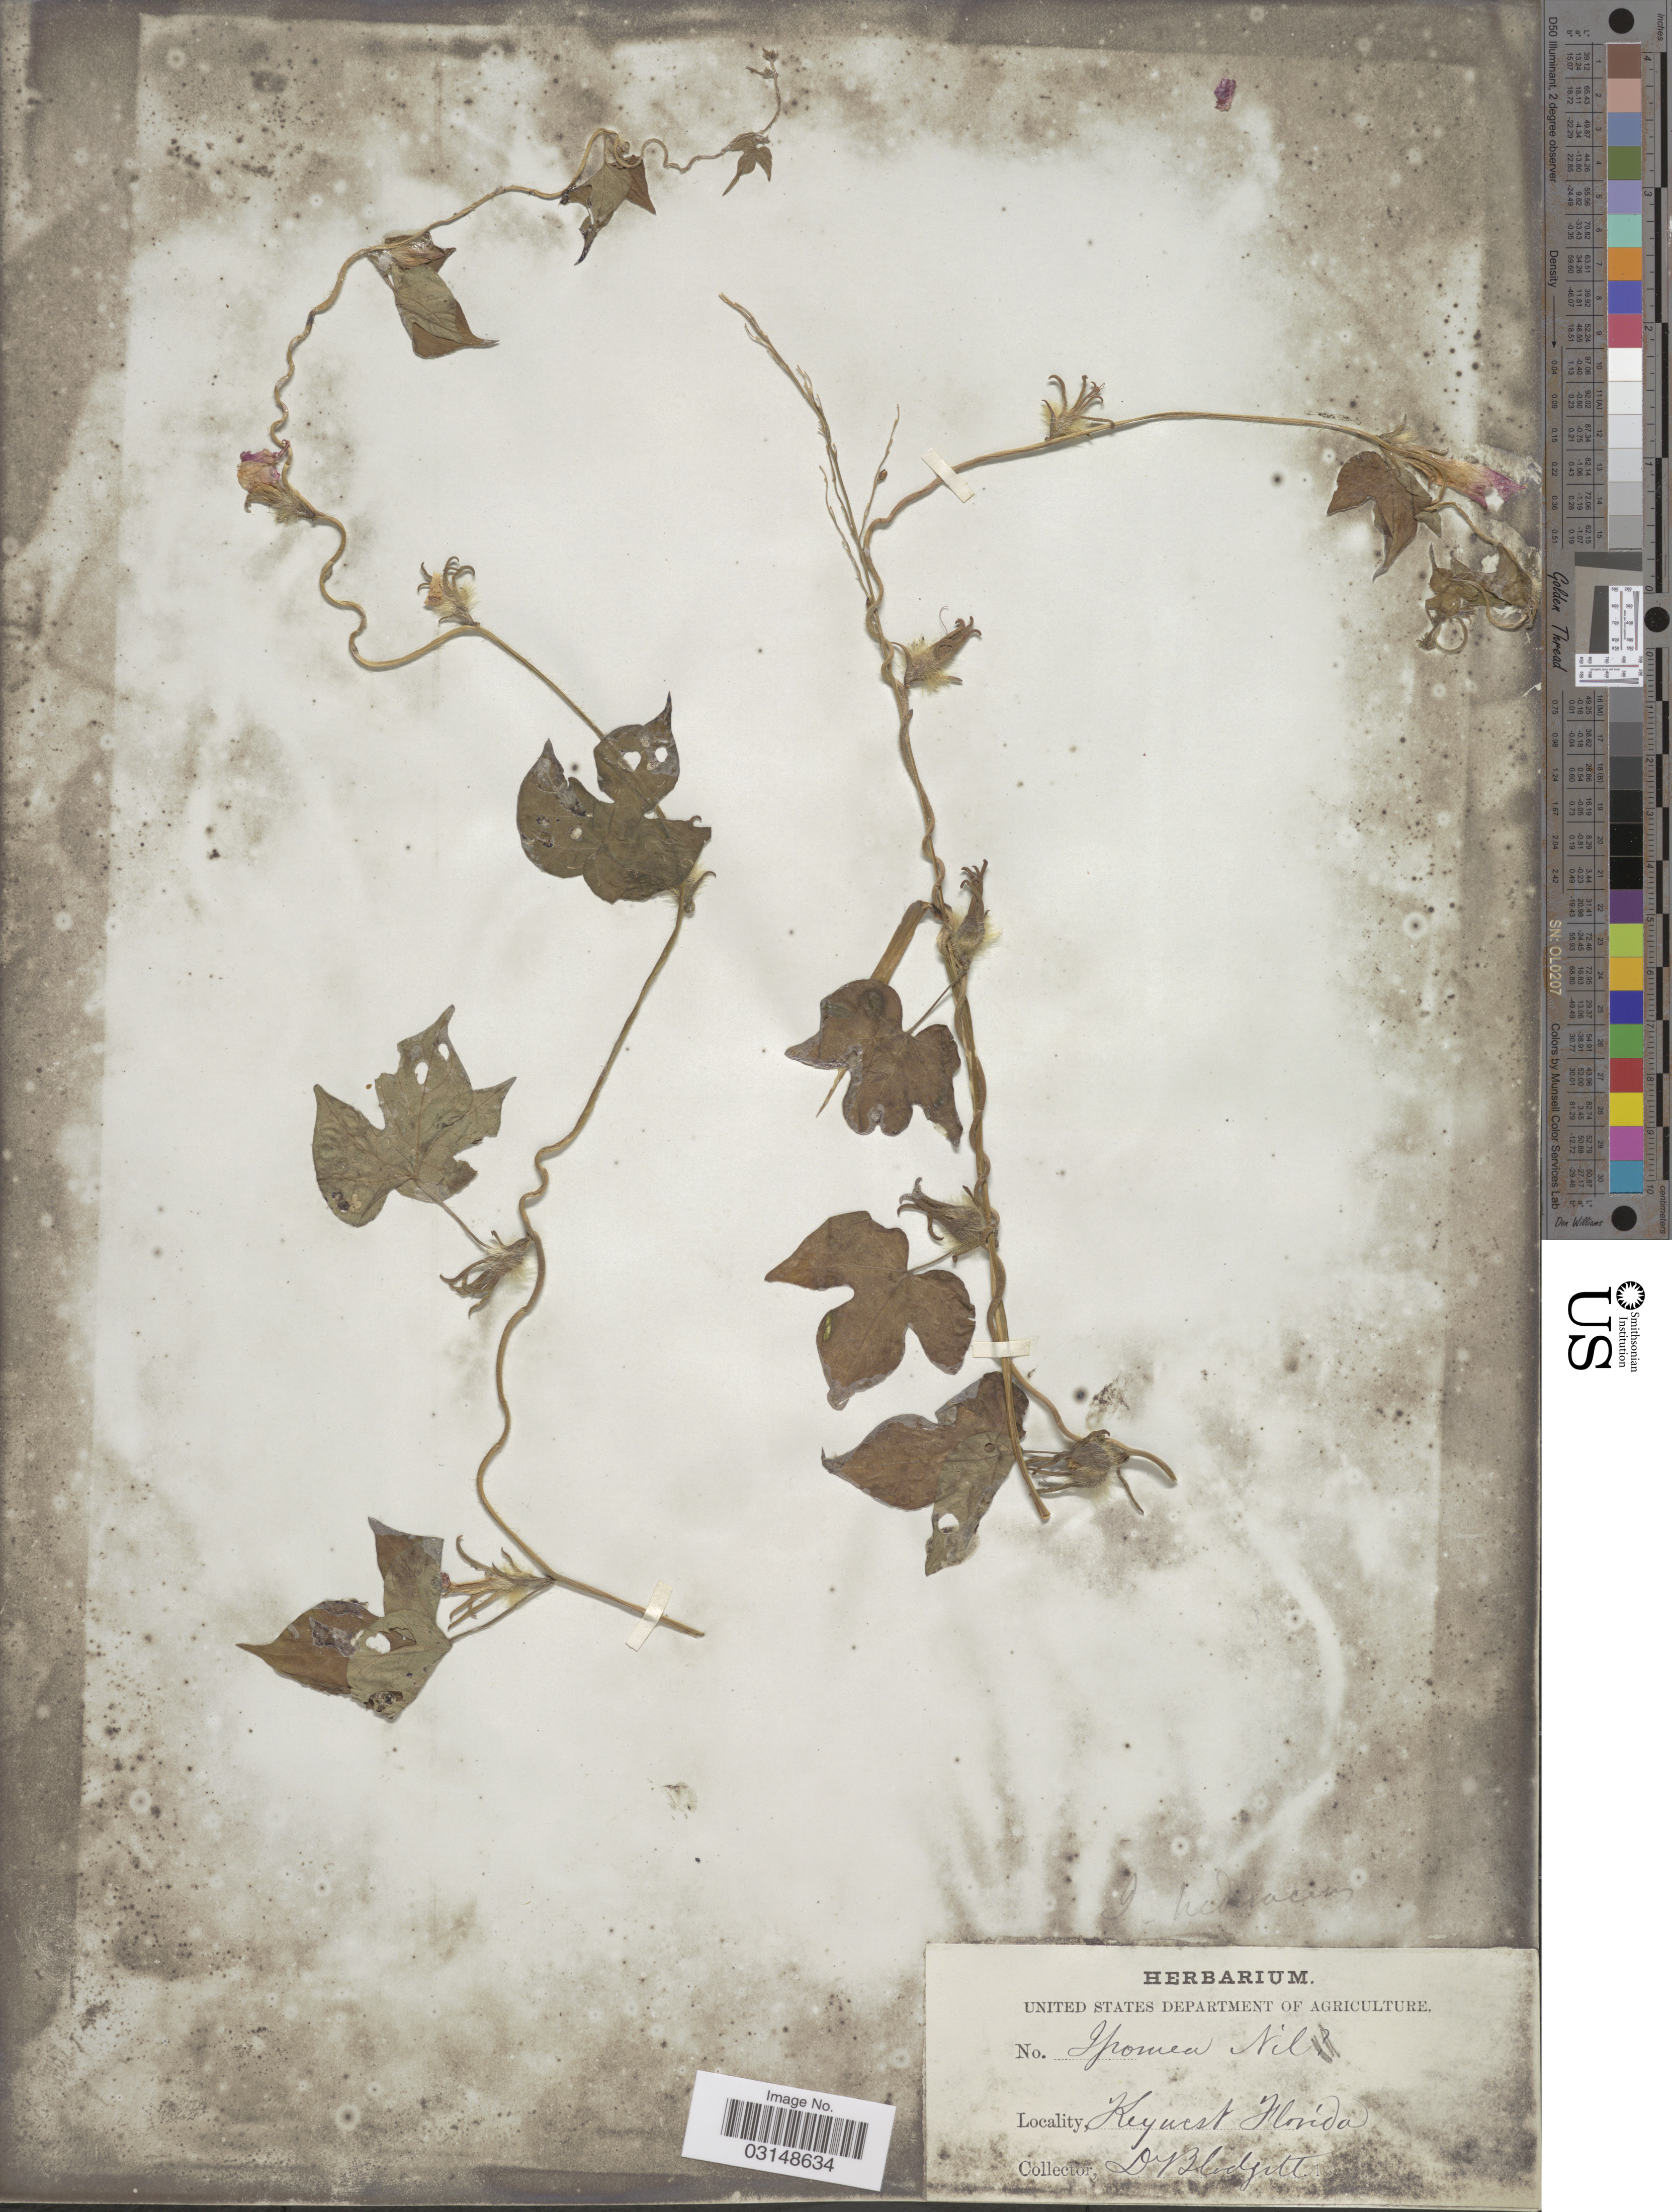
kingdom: Plantae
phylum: Tracheophyta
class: Magnoliopsida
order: Solanales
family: Convolvulaceae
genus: Ipomoea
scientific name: Ipomoea hederacea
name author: Jacq.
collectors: -. Blodgett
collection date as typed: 18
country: United States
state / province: Florida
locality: Key west